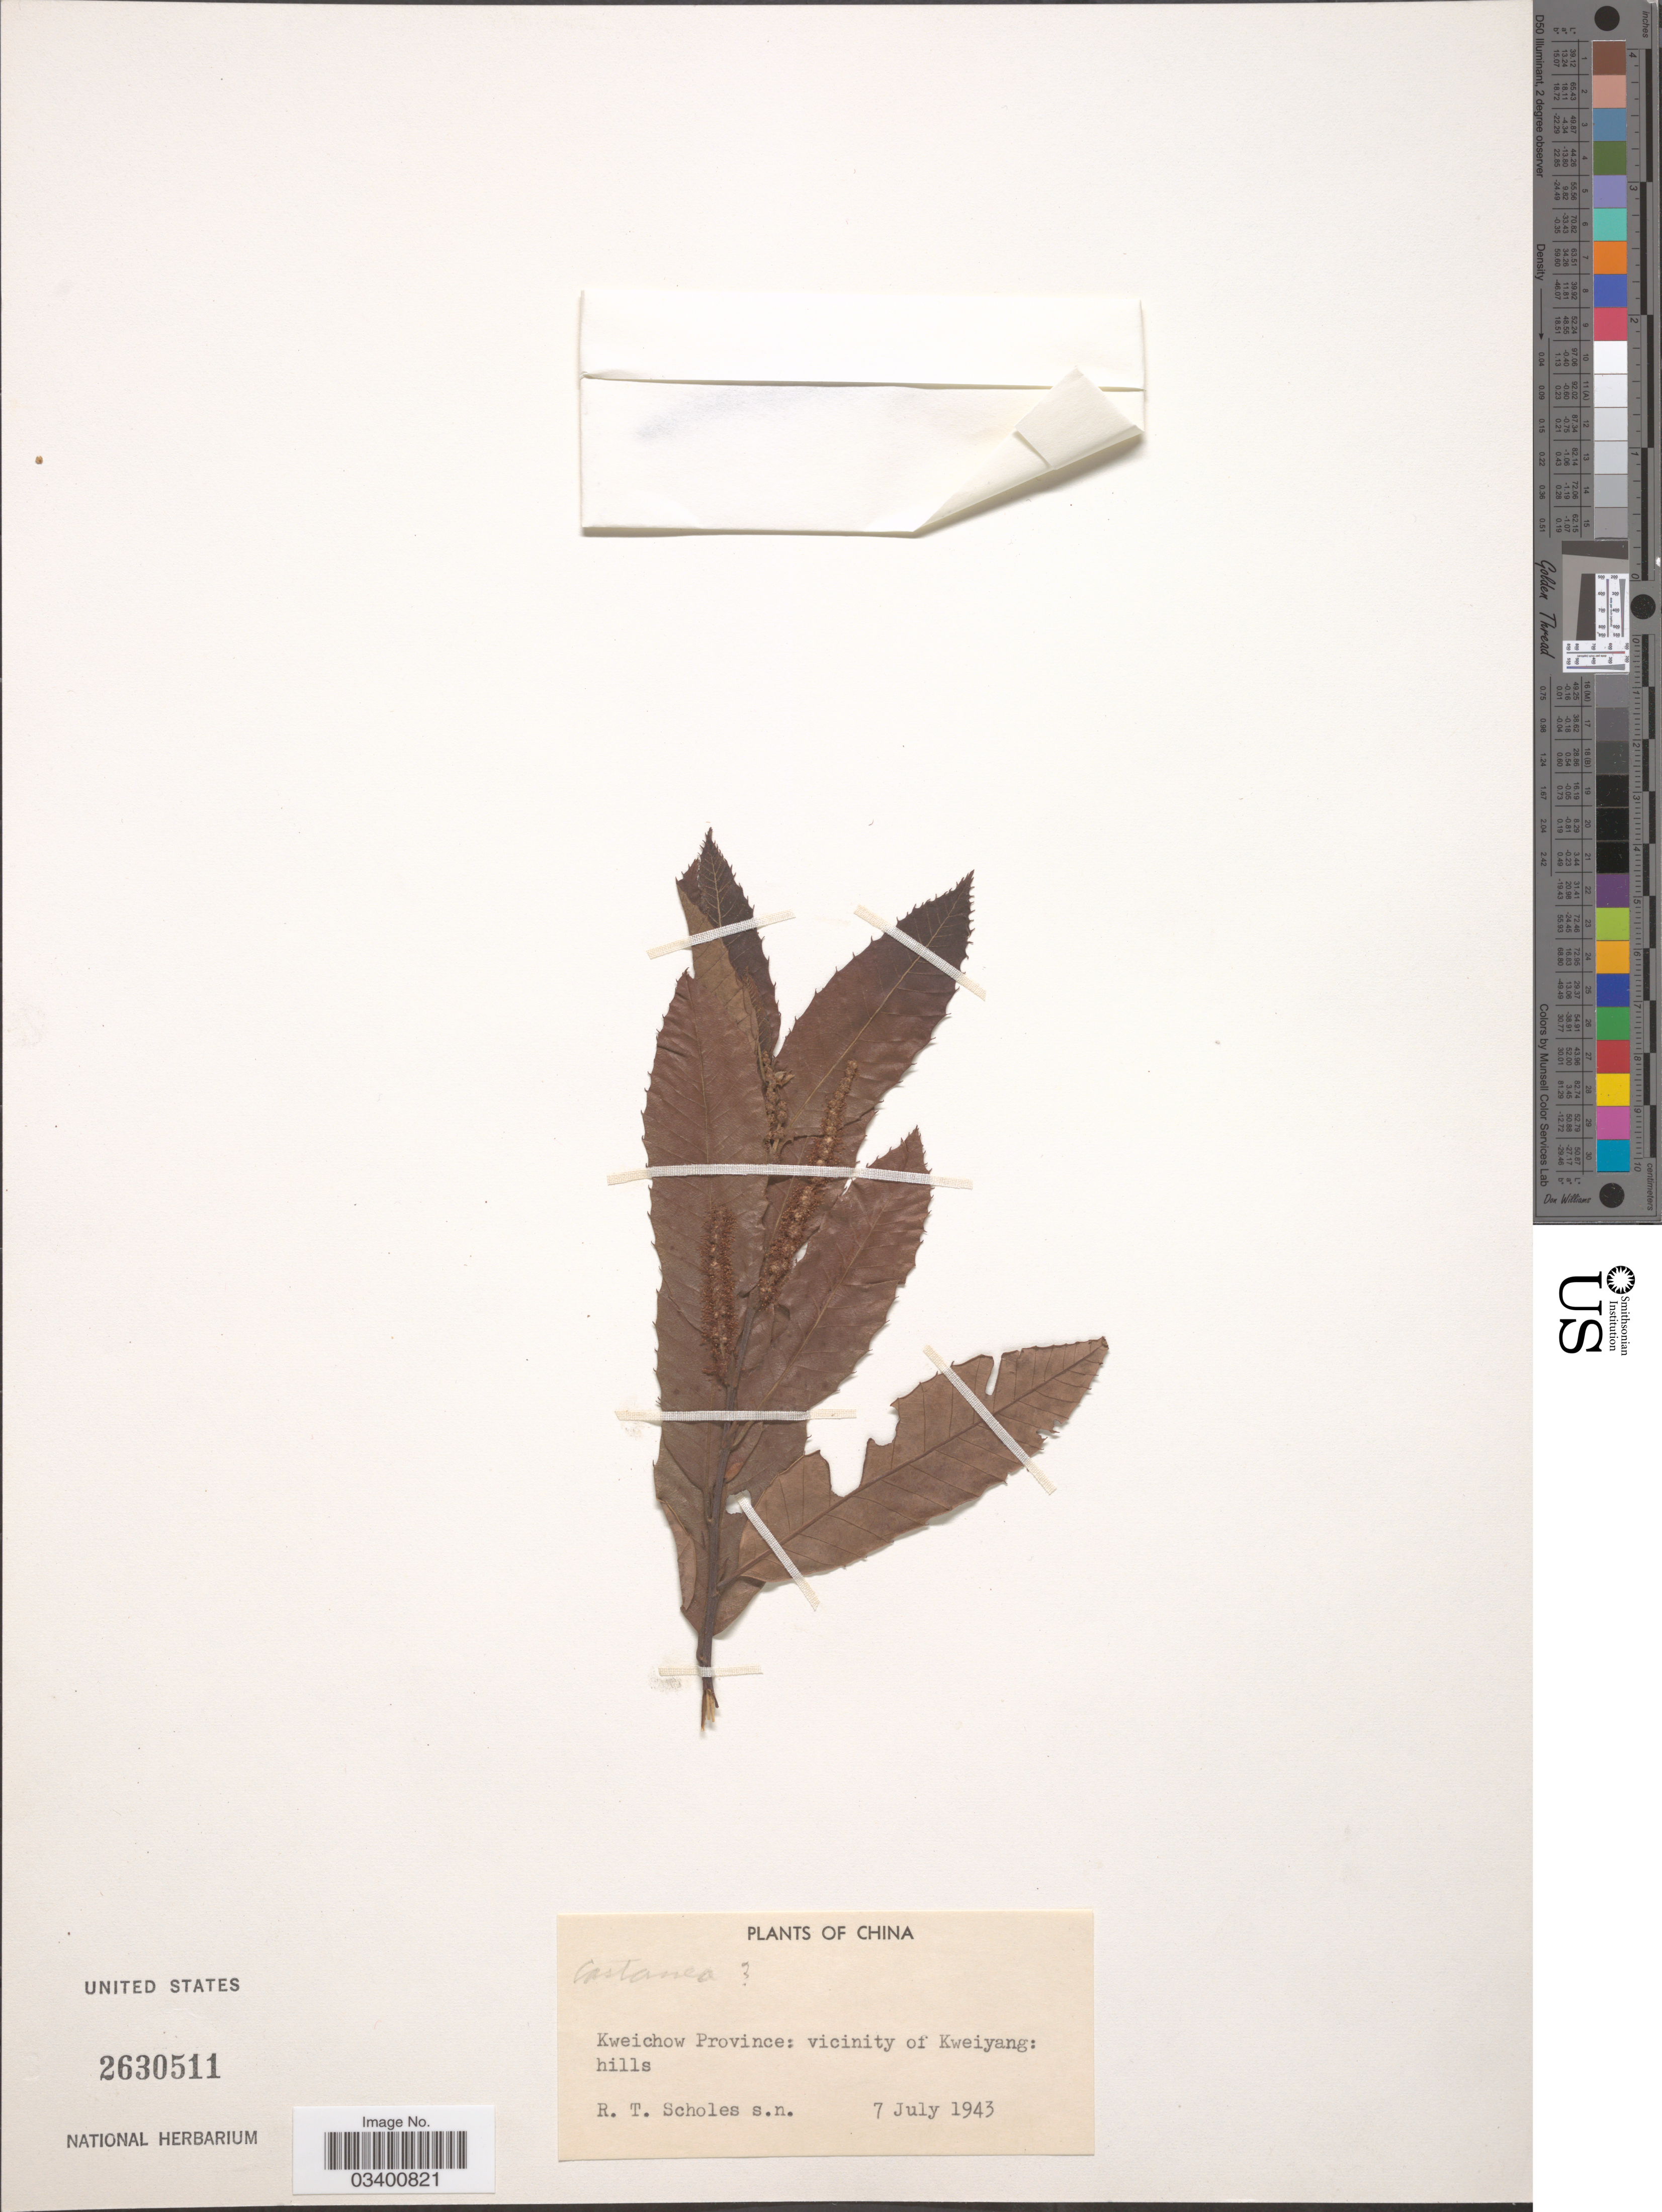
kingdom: Plantae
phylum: Tracheophyta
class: Magnoliopsida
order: Fagales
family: Fagaceae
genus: Castanea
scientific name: Castanea sp.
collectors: R. Scholes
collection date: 1943-07-07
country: China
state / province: Guizhou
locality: Kweichow Province, vicinity of Kweiyang: hills.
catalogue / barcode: US 2630511